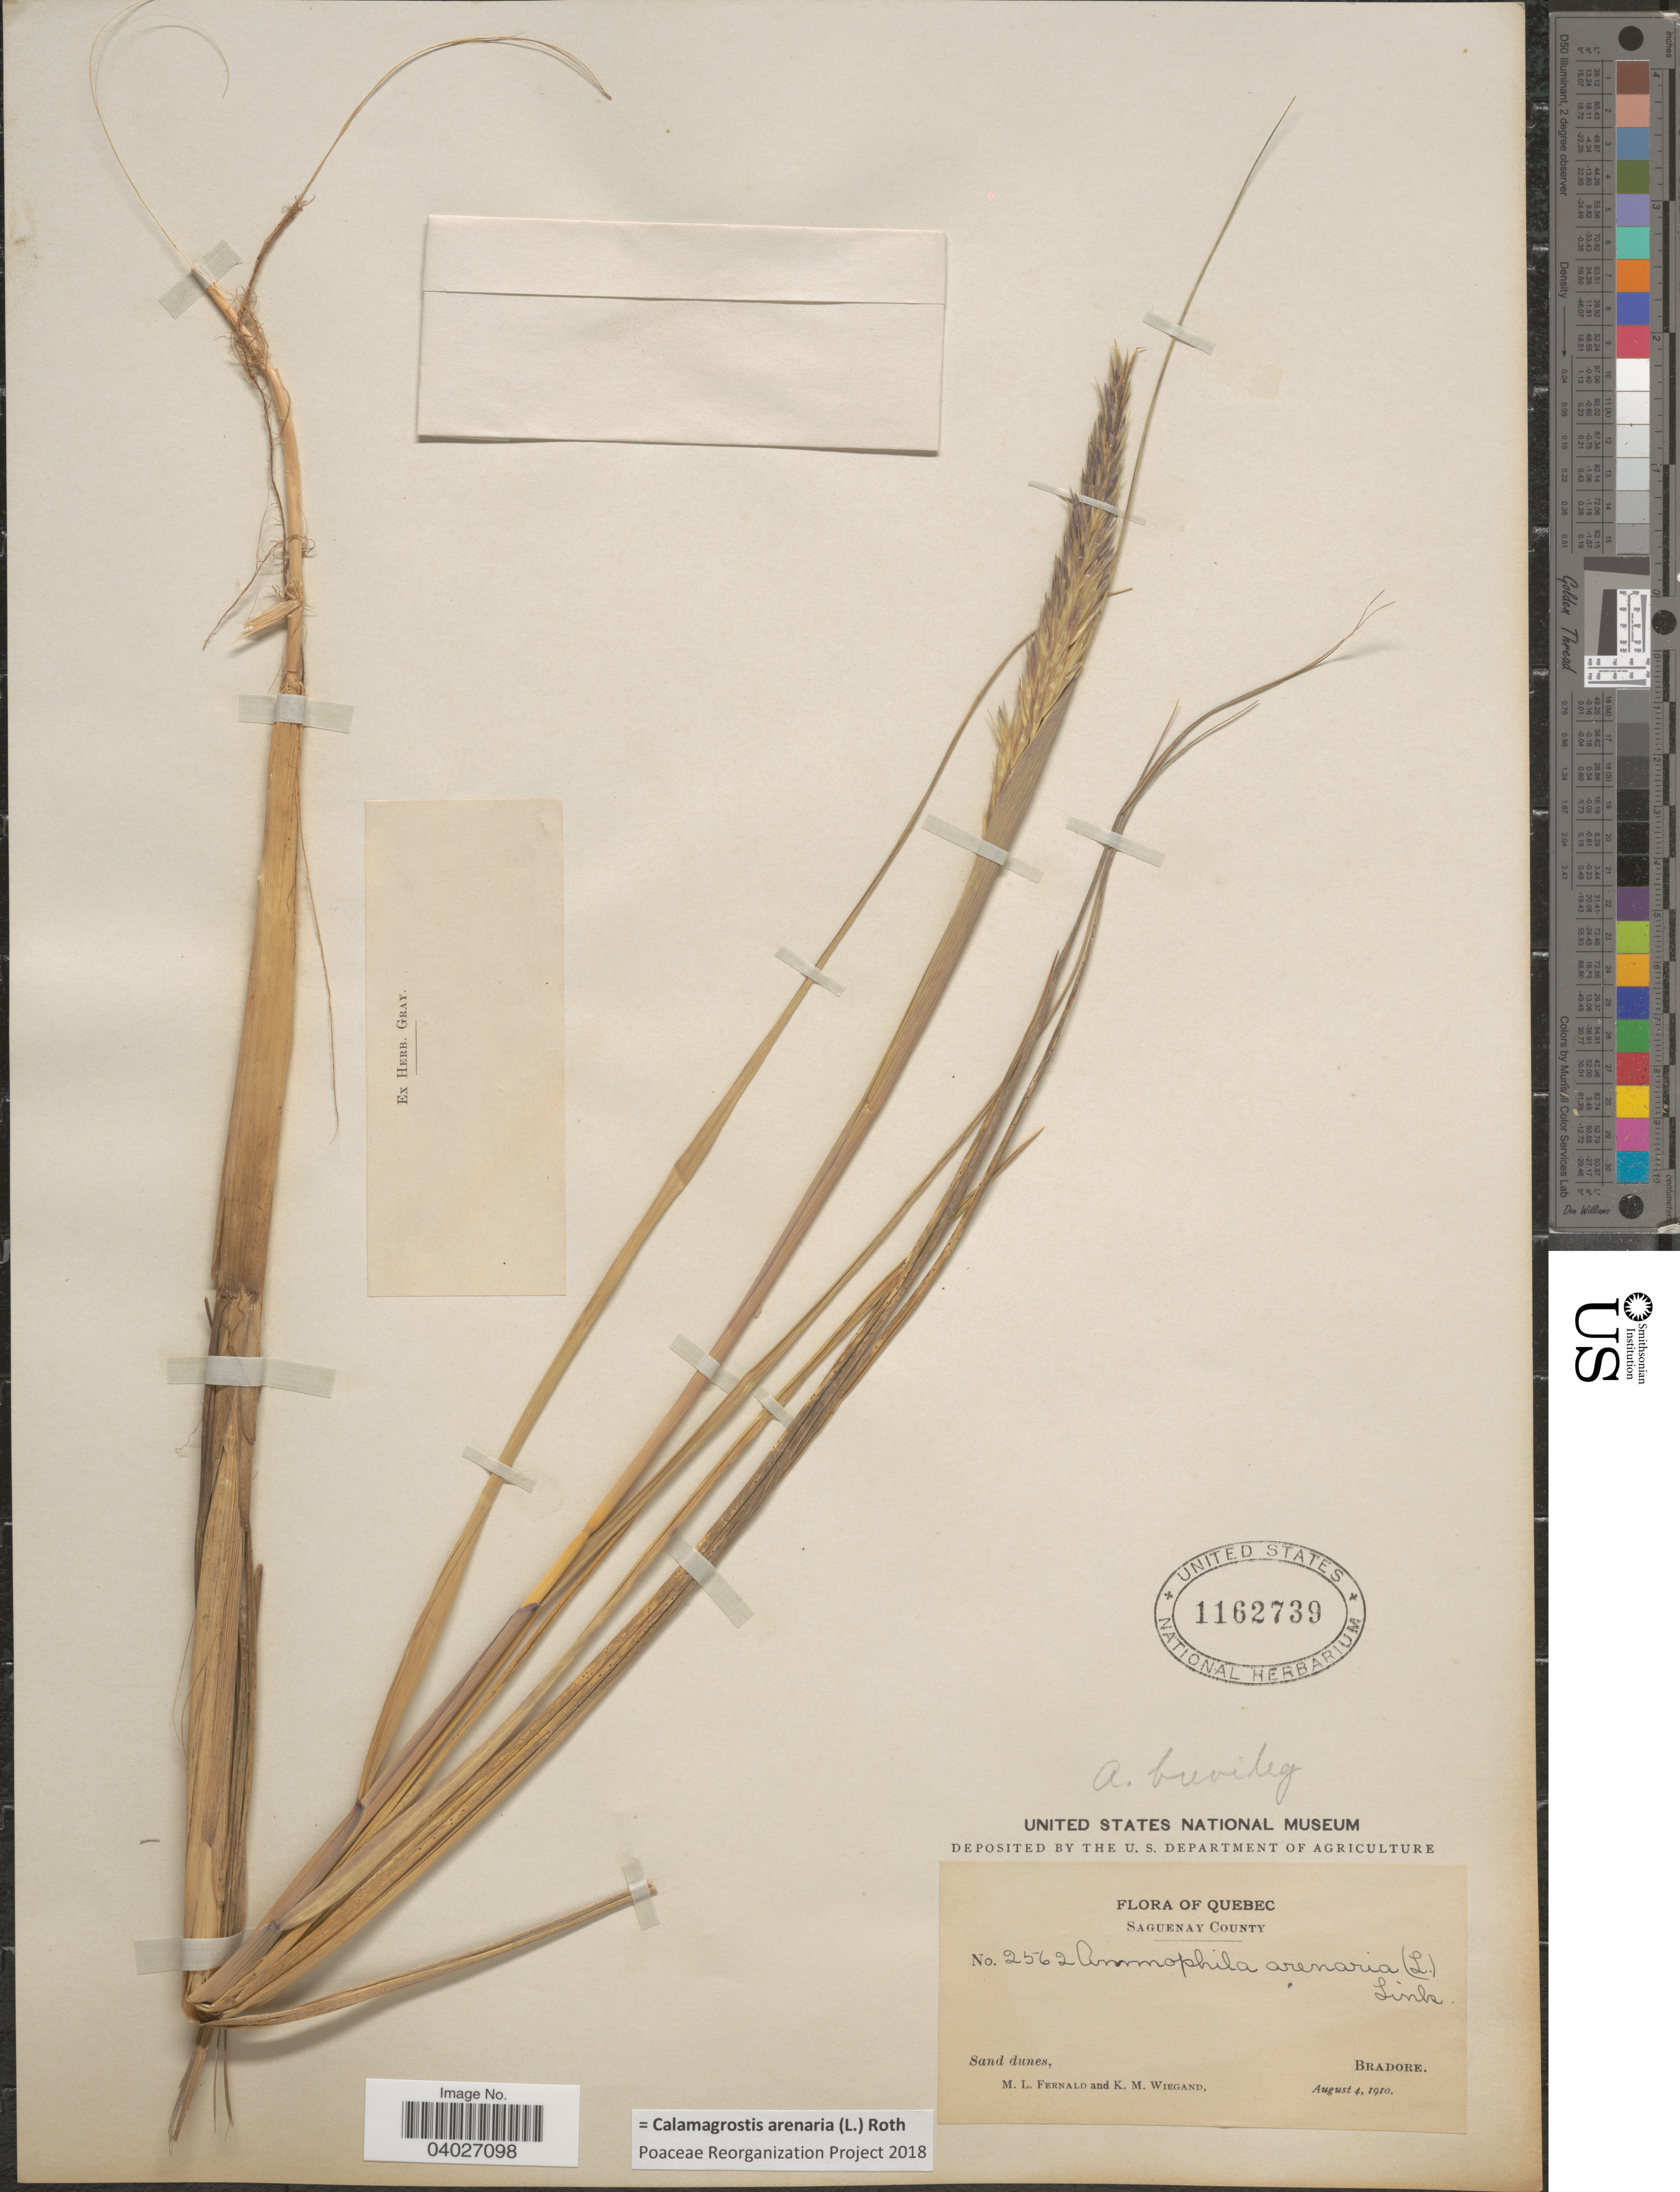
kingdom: Plantae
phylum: Tracheophyta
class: Liliopsida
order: Poales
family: Poaceae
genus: Calamagrostis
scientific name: Calamagrostis arenaria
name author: (L.) Roth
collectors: M. L. Fernald & K. M. Wiegand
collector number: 2562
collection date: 1910-08-04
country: Canada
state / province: Quebec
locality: Saguenay County. Sand dunes, Bradore.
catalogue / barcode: US 1162739